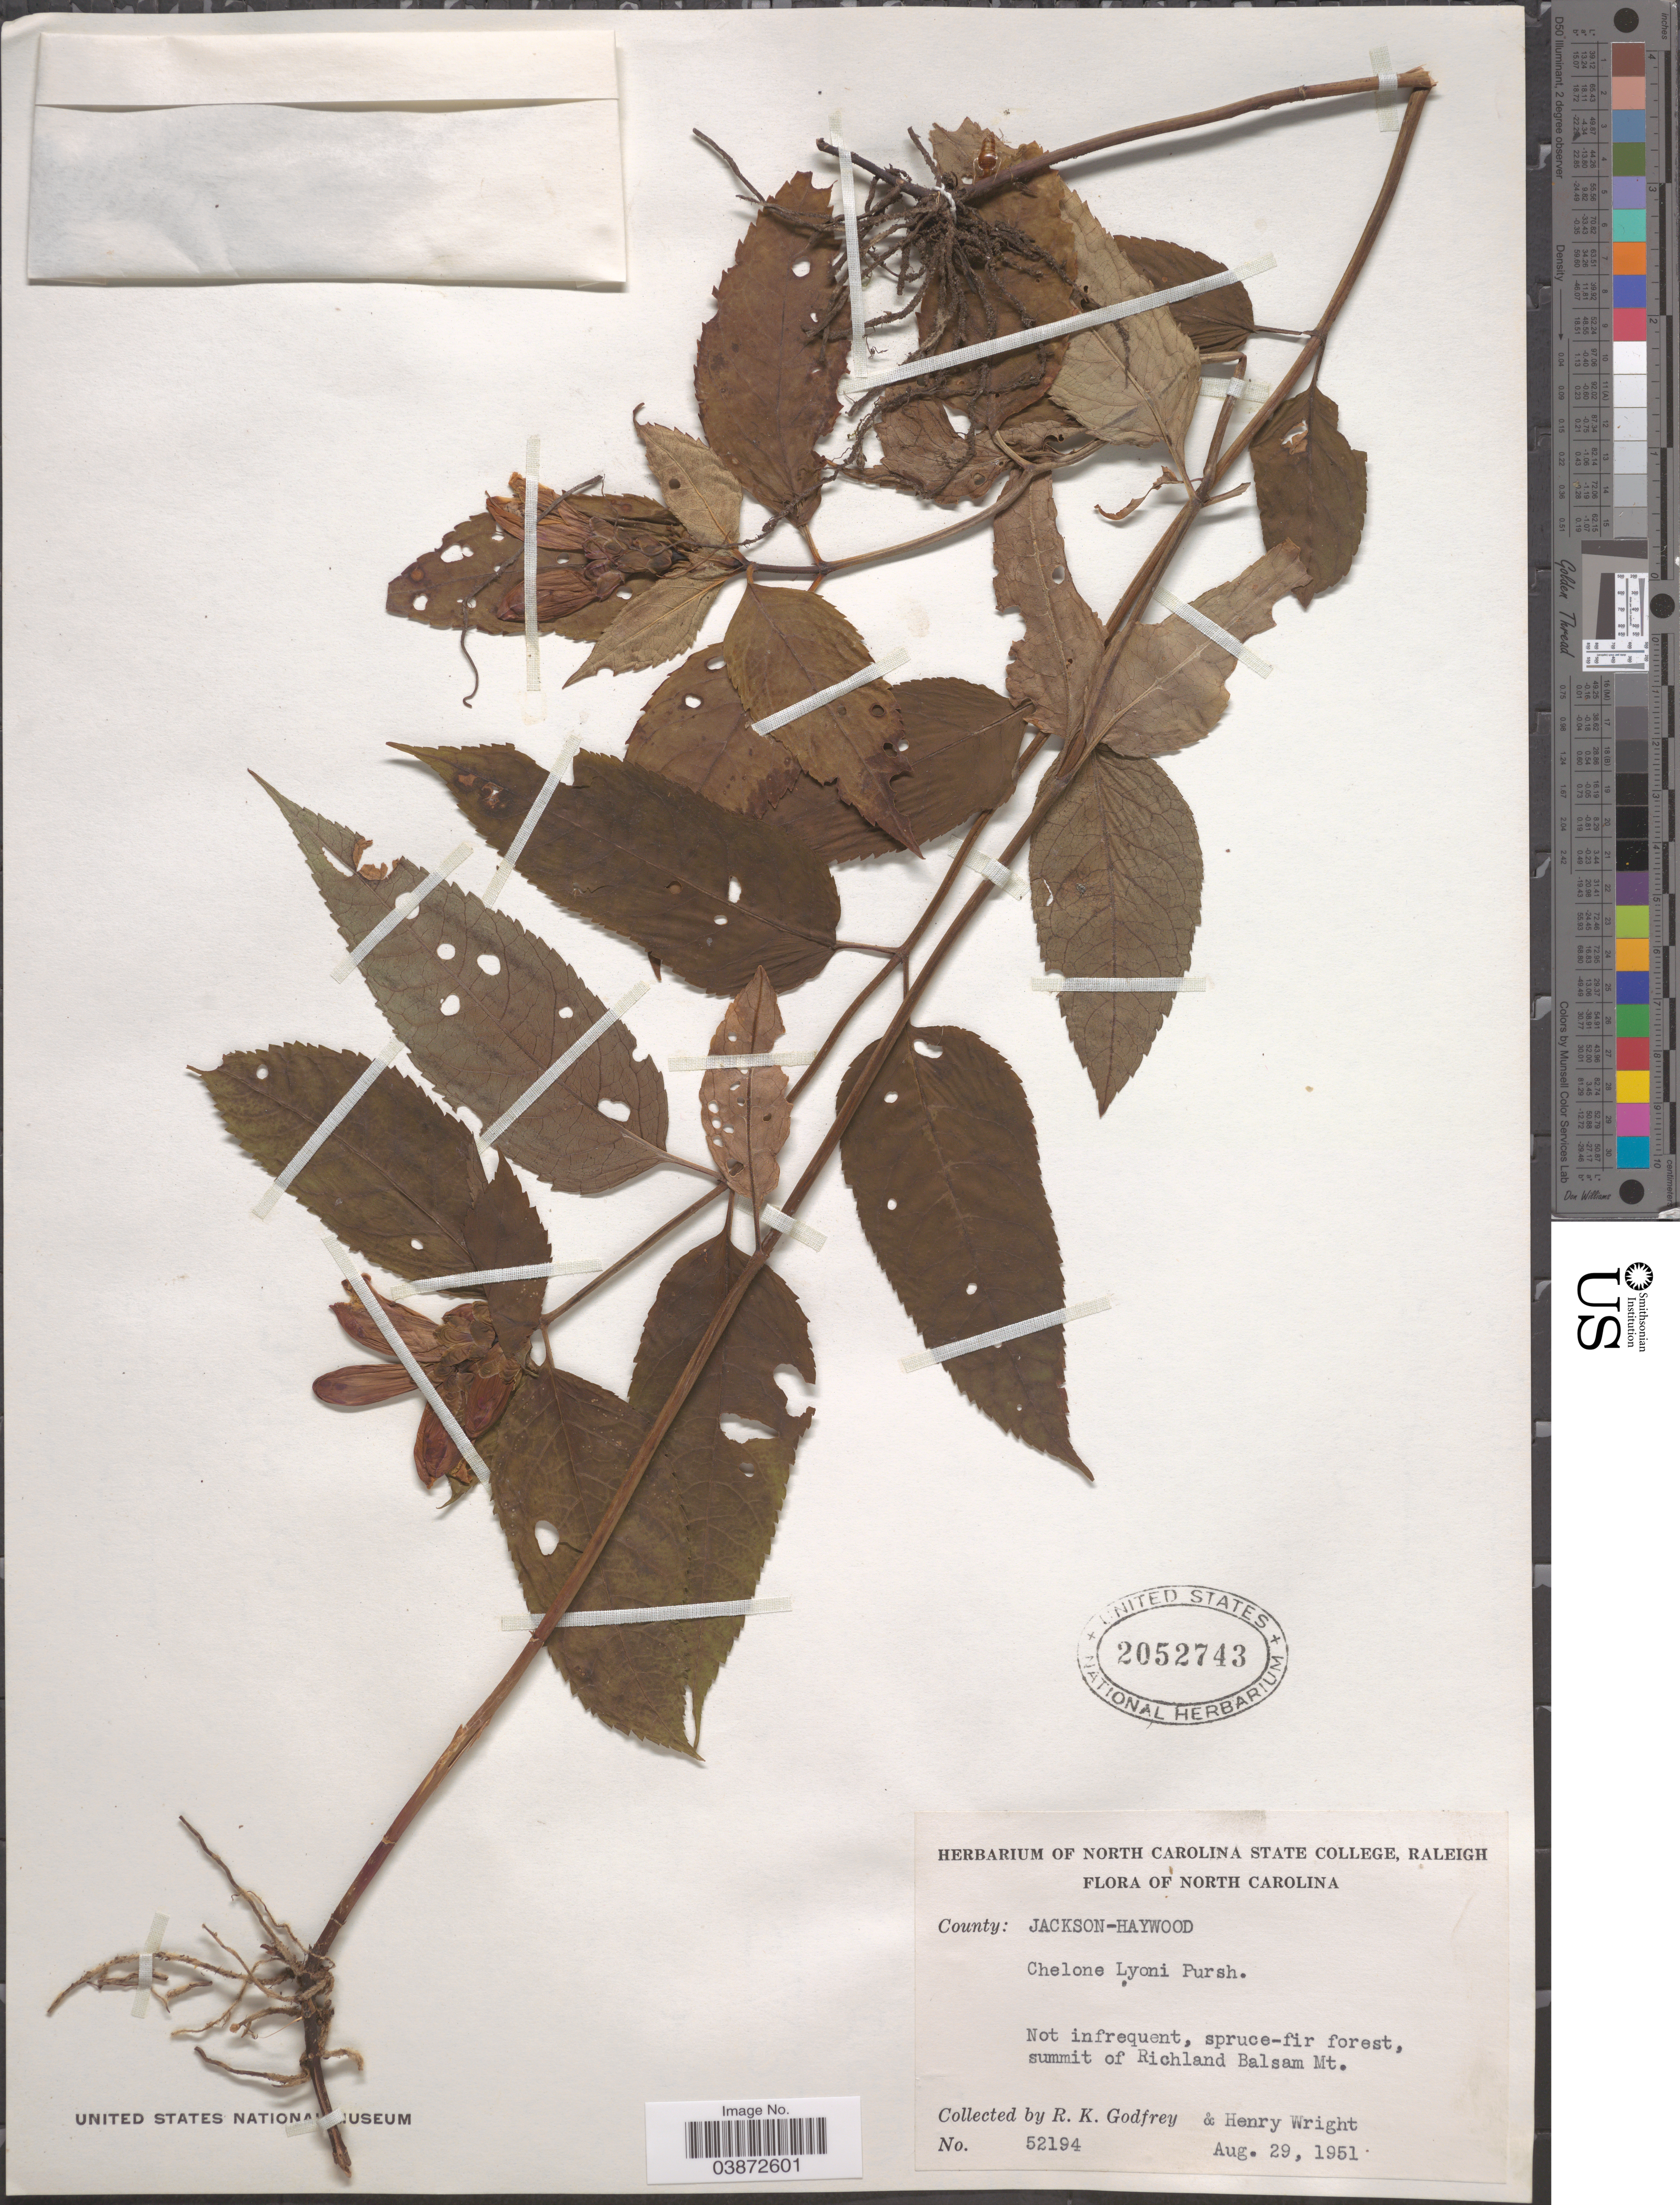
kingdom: Plantae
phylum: Tracheophyta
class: Magnoliopsida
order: Lamiales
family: Plantaginaceae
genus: Chelone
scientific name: Chelone lyonii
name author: Pursh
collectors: R. K. Godfrey & H. Wright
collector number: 52194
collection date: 1951-08-29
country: United States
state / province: North Carolina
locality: Jackson-Haywood. Spruce-fir forest, summit of Richland Balsam Mt.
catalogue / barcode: US 2052743